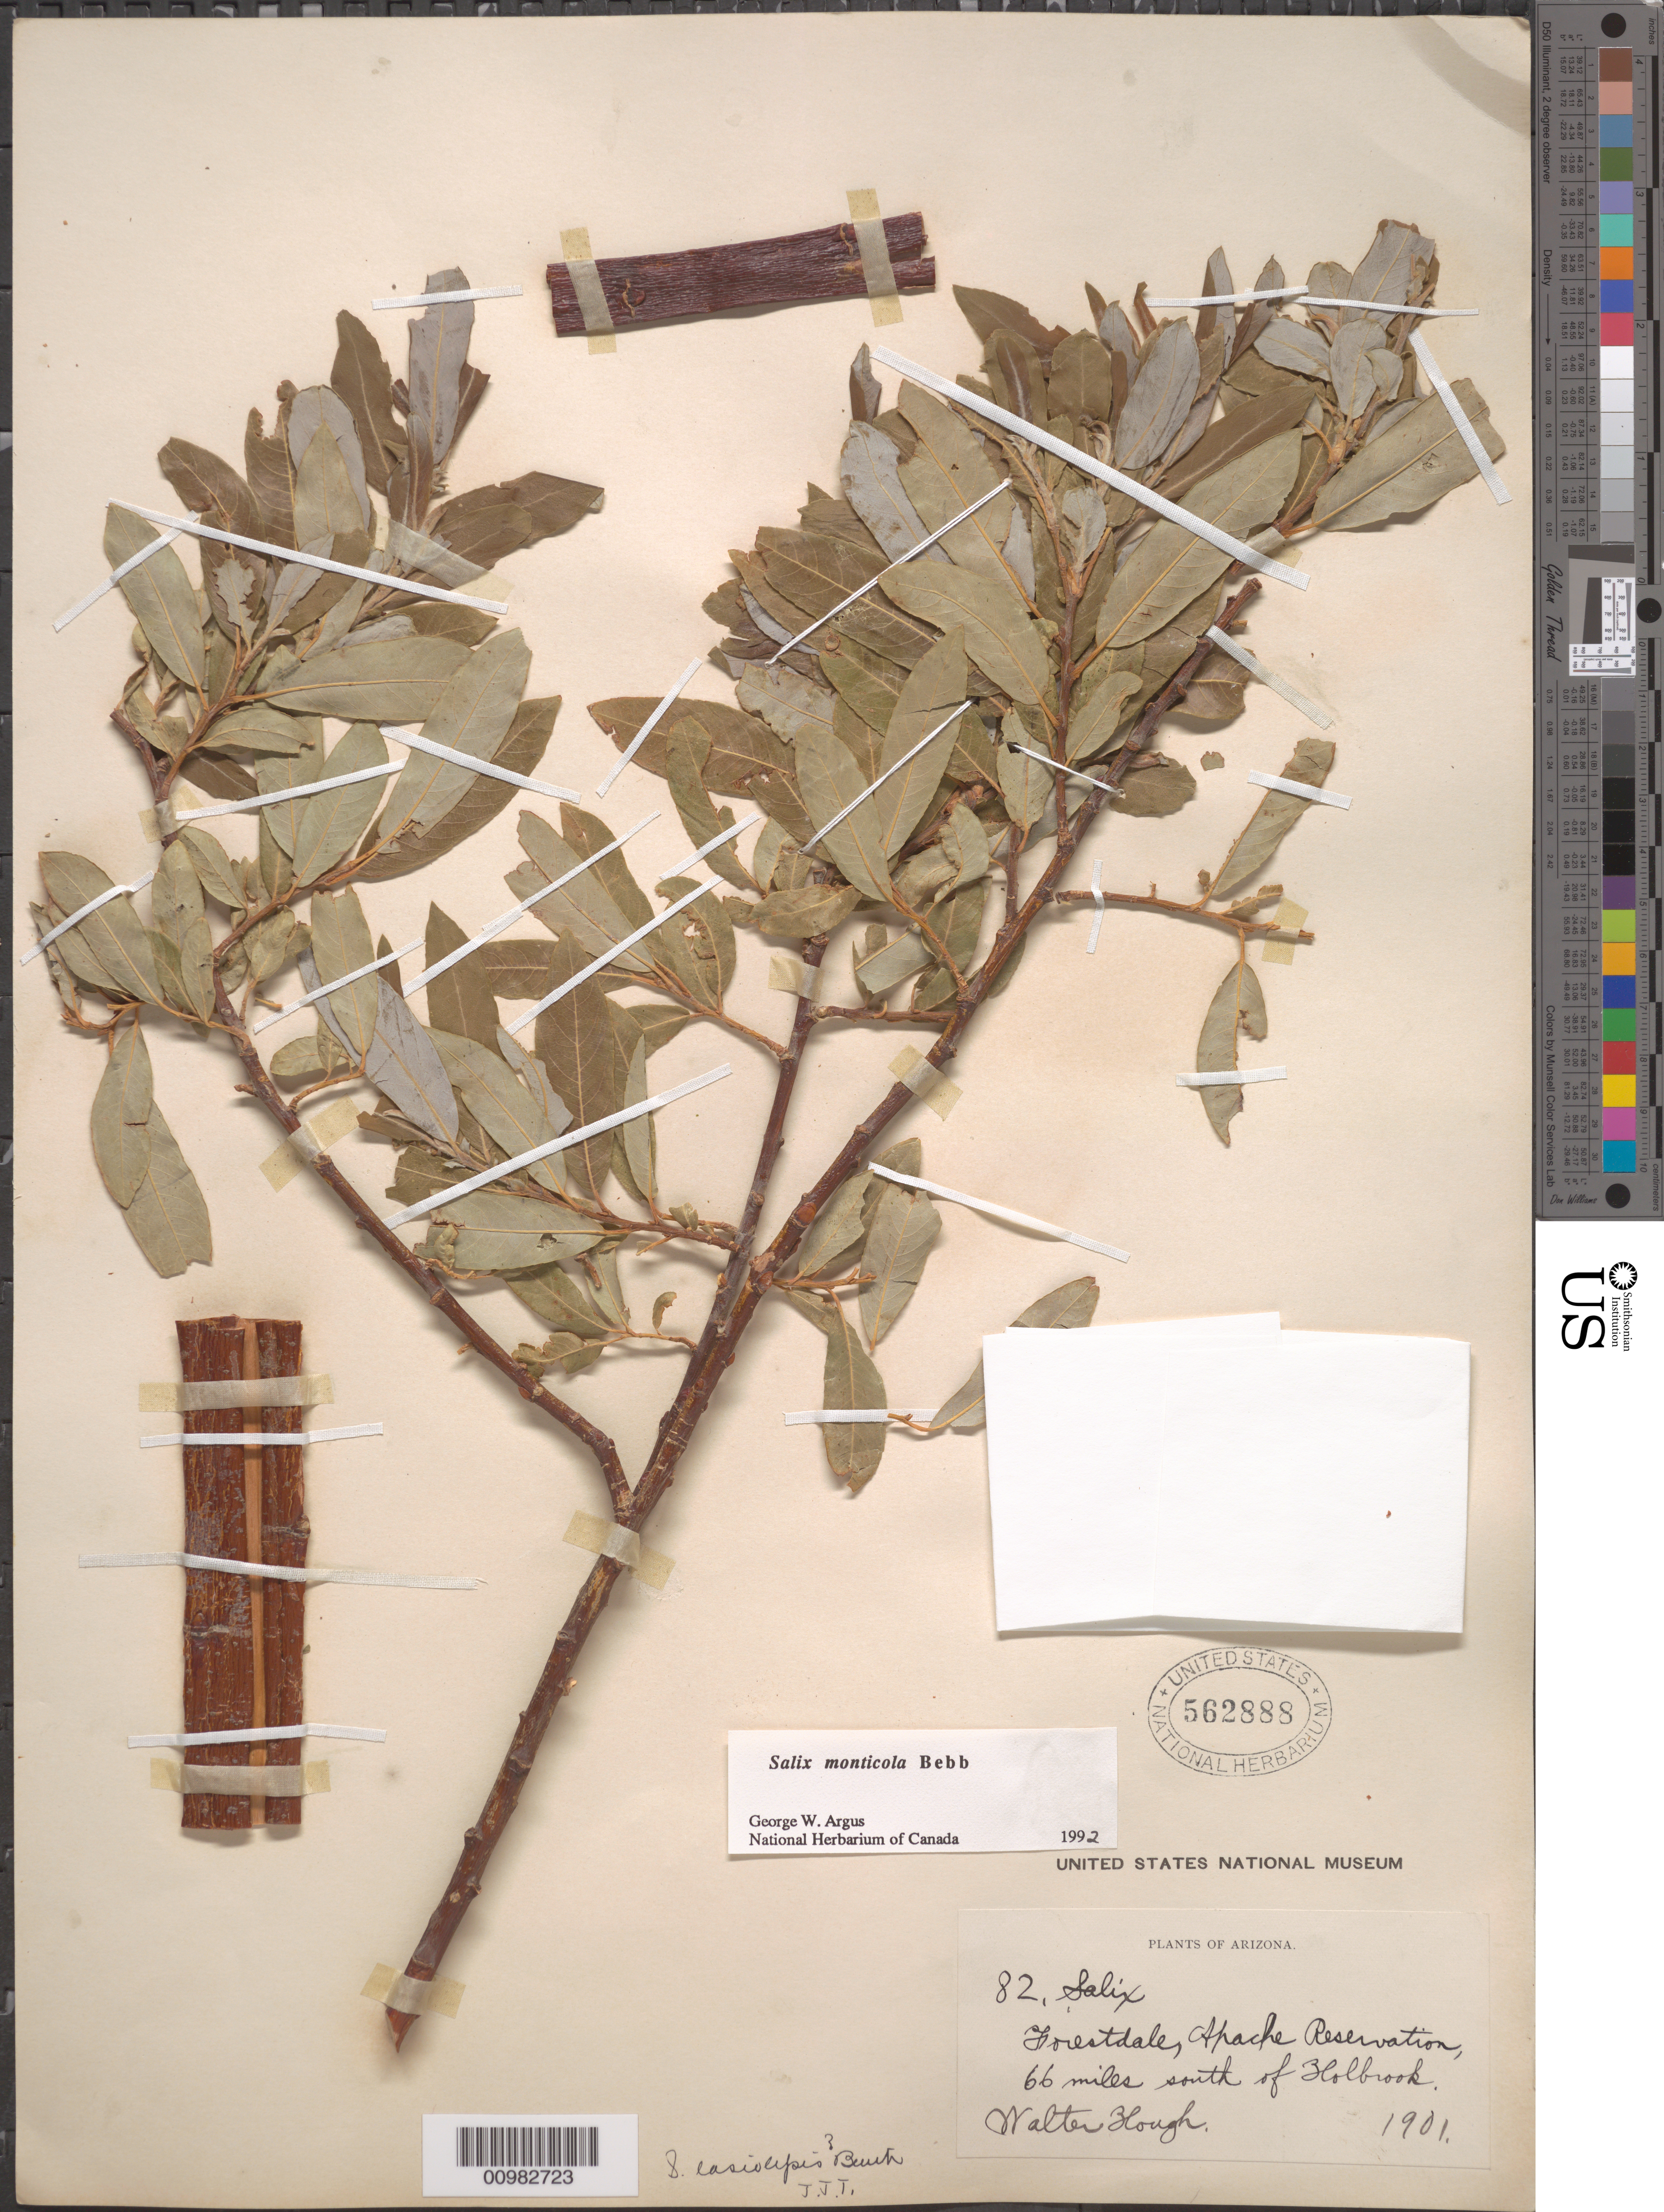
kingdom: Plantae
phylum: Tracheophyta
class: Magnoliopsida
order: Malpighiales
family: Salicaceae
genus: Salix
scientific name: Salix monticola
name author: Bebb.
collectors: W. Hough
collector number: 82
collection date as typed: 1901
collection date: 1901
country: United States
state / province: Arizona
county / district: Navajo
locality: Forestdale, Apache reservation 66 miles S of Holbrook.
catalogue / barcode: US 562888